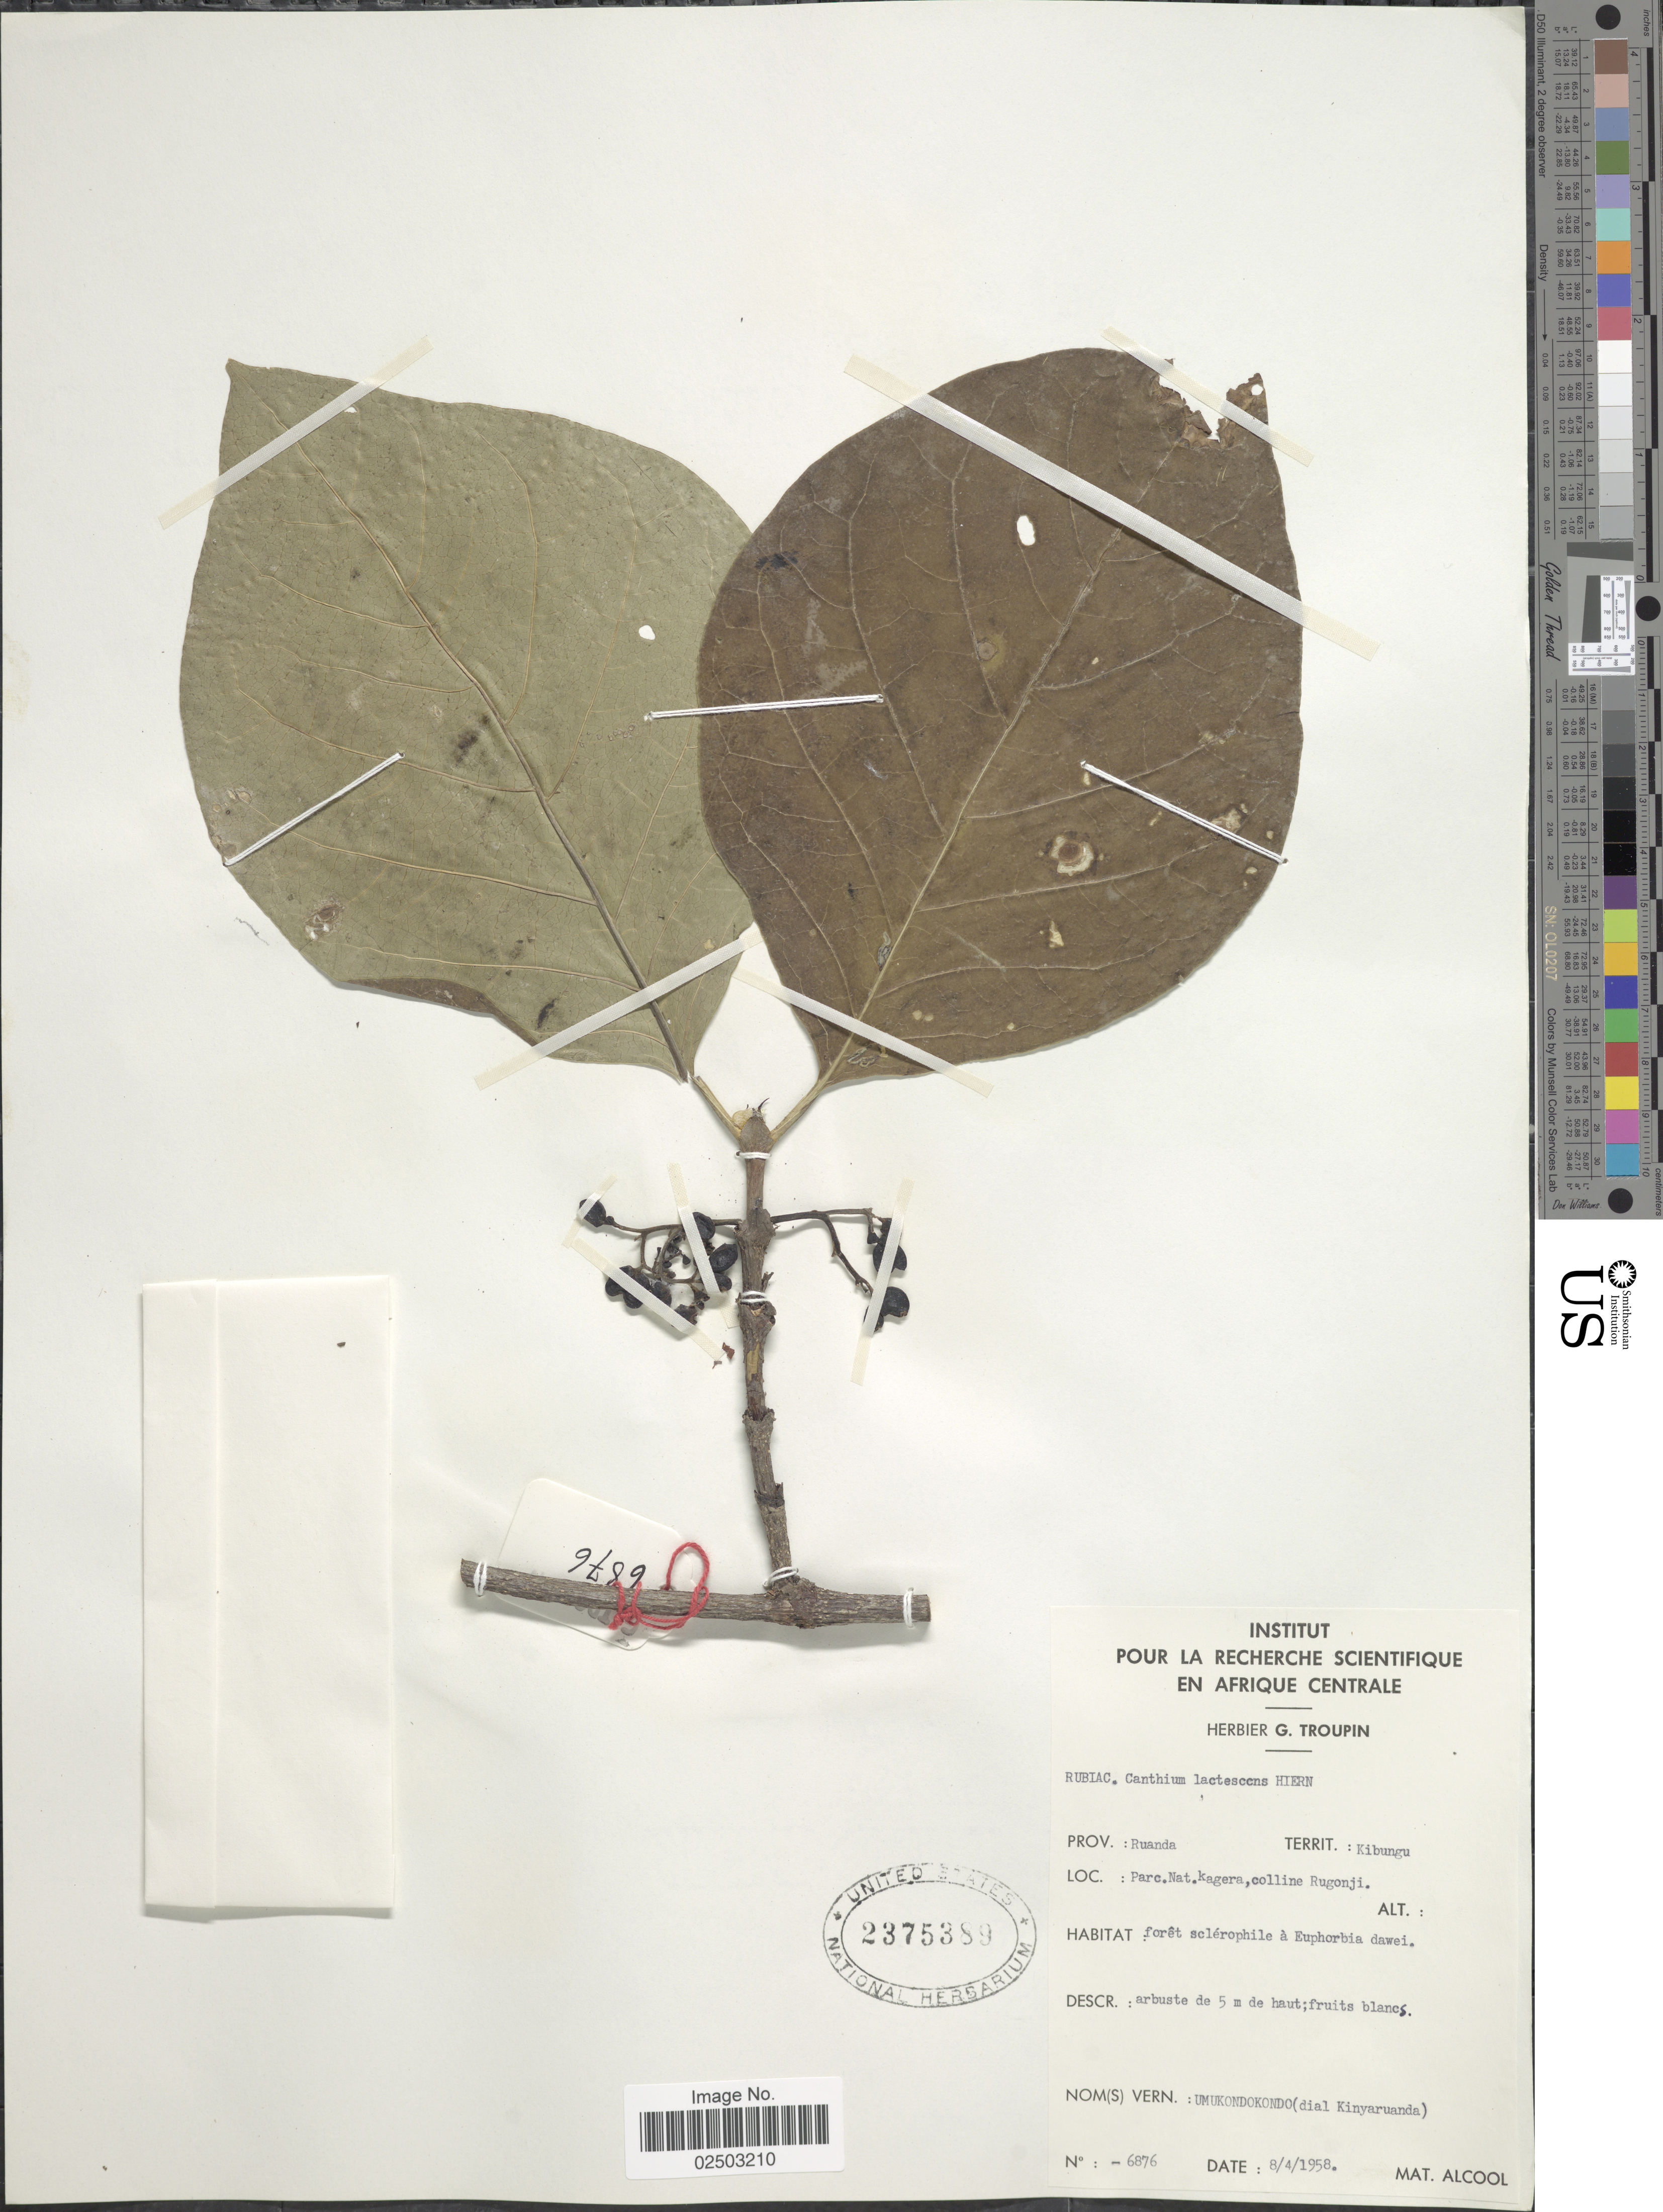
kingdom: Plantae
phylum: Tracheophyta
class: Magnoliopsida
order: Gentianales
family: Rubiaceae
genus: Canthium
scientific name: Canthium lactescens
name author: Hiern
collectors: M. Alcool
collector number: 6876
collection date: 1958-04-08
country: Rwanda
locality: Prov.: Ruanda, Territ.: Kibungu, Parc.Nat. kagera, colline Rugonji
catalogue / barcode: US 2375389